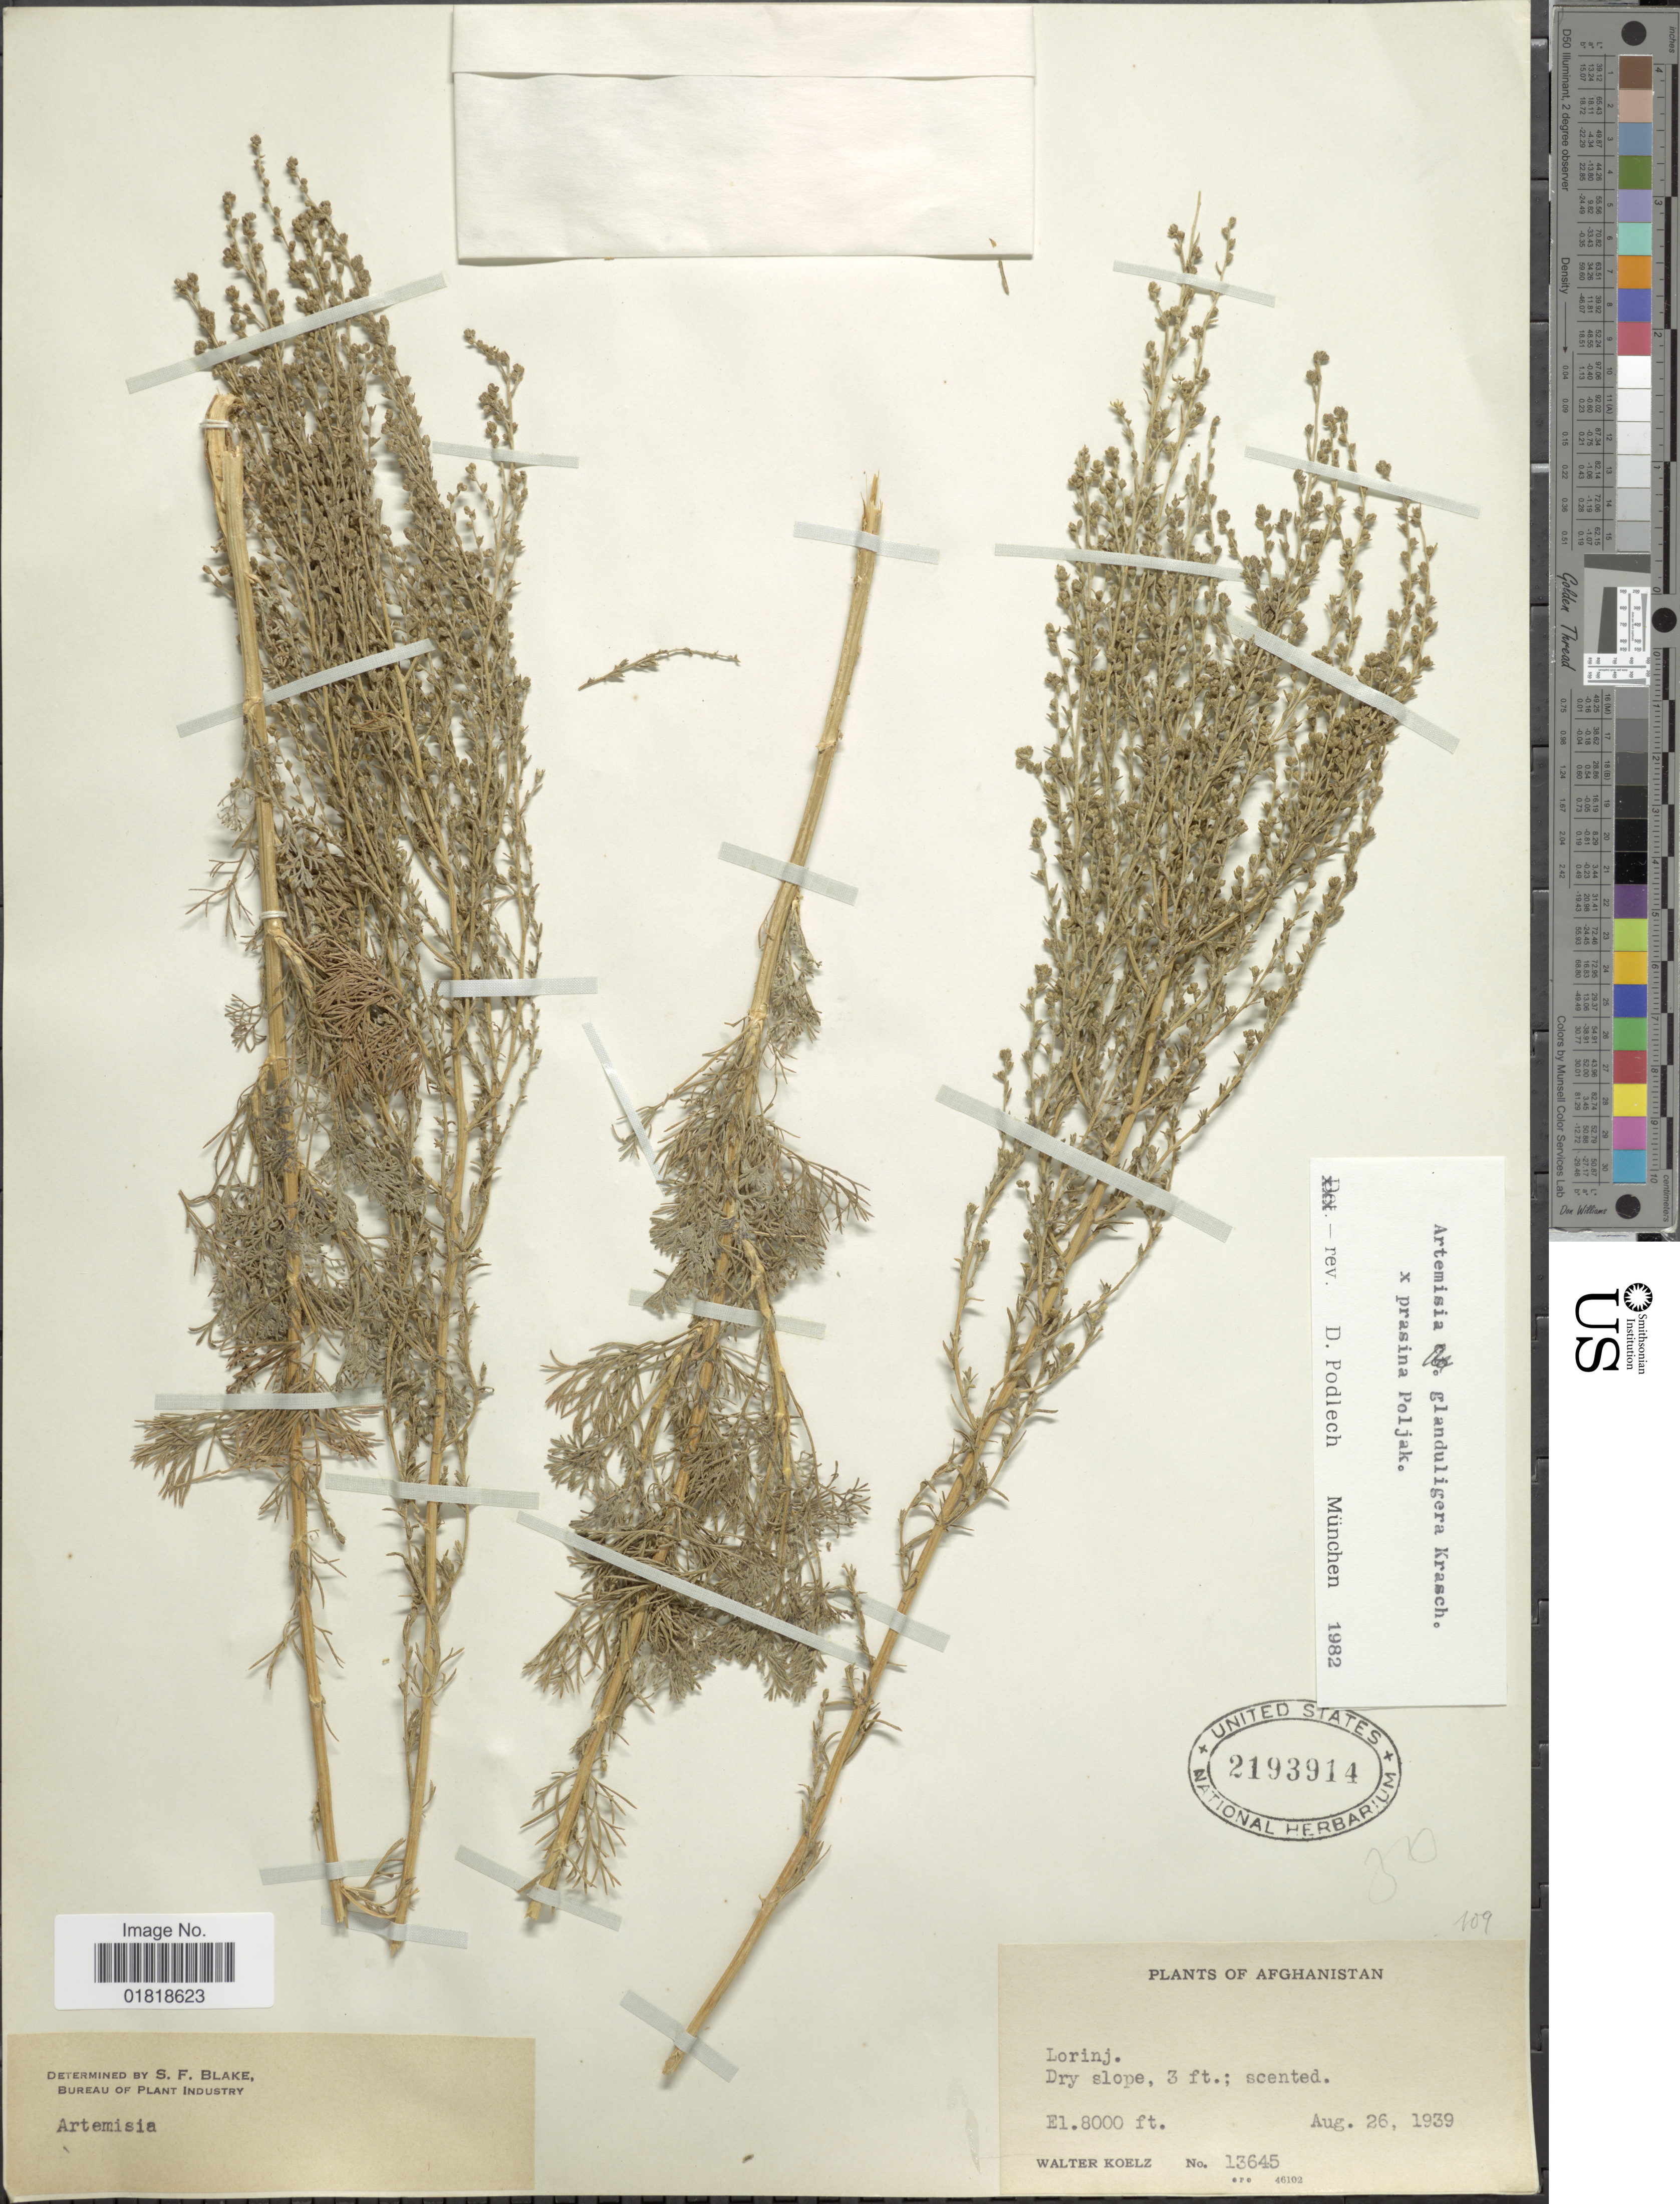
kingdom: Plantae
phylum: Tracheophyta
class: Magnoliopsida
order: Asterales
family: Asteraceae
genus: Artemisia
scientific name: Artemisia glanduligera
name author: Krasch.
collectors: W. N. Koelz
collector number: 13645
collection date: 1939-08-26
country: Afghanistan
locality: Lorinj, dry slope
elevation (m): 2438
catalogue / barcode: US 2193914